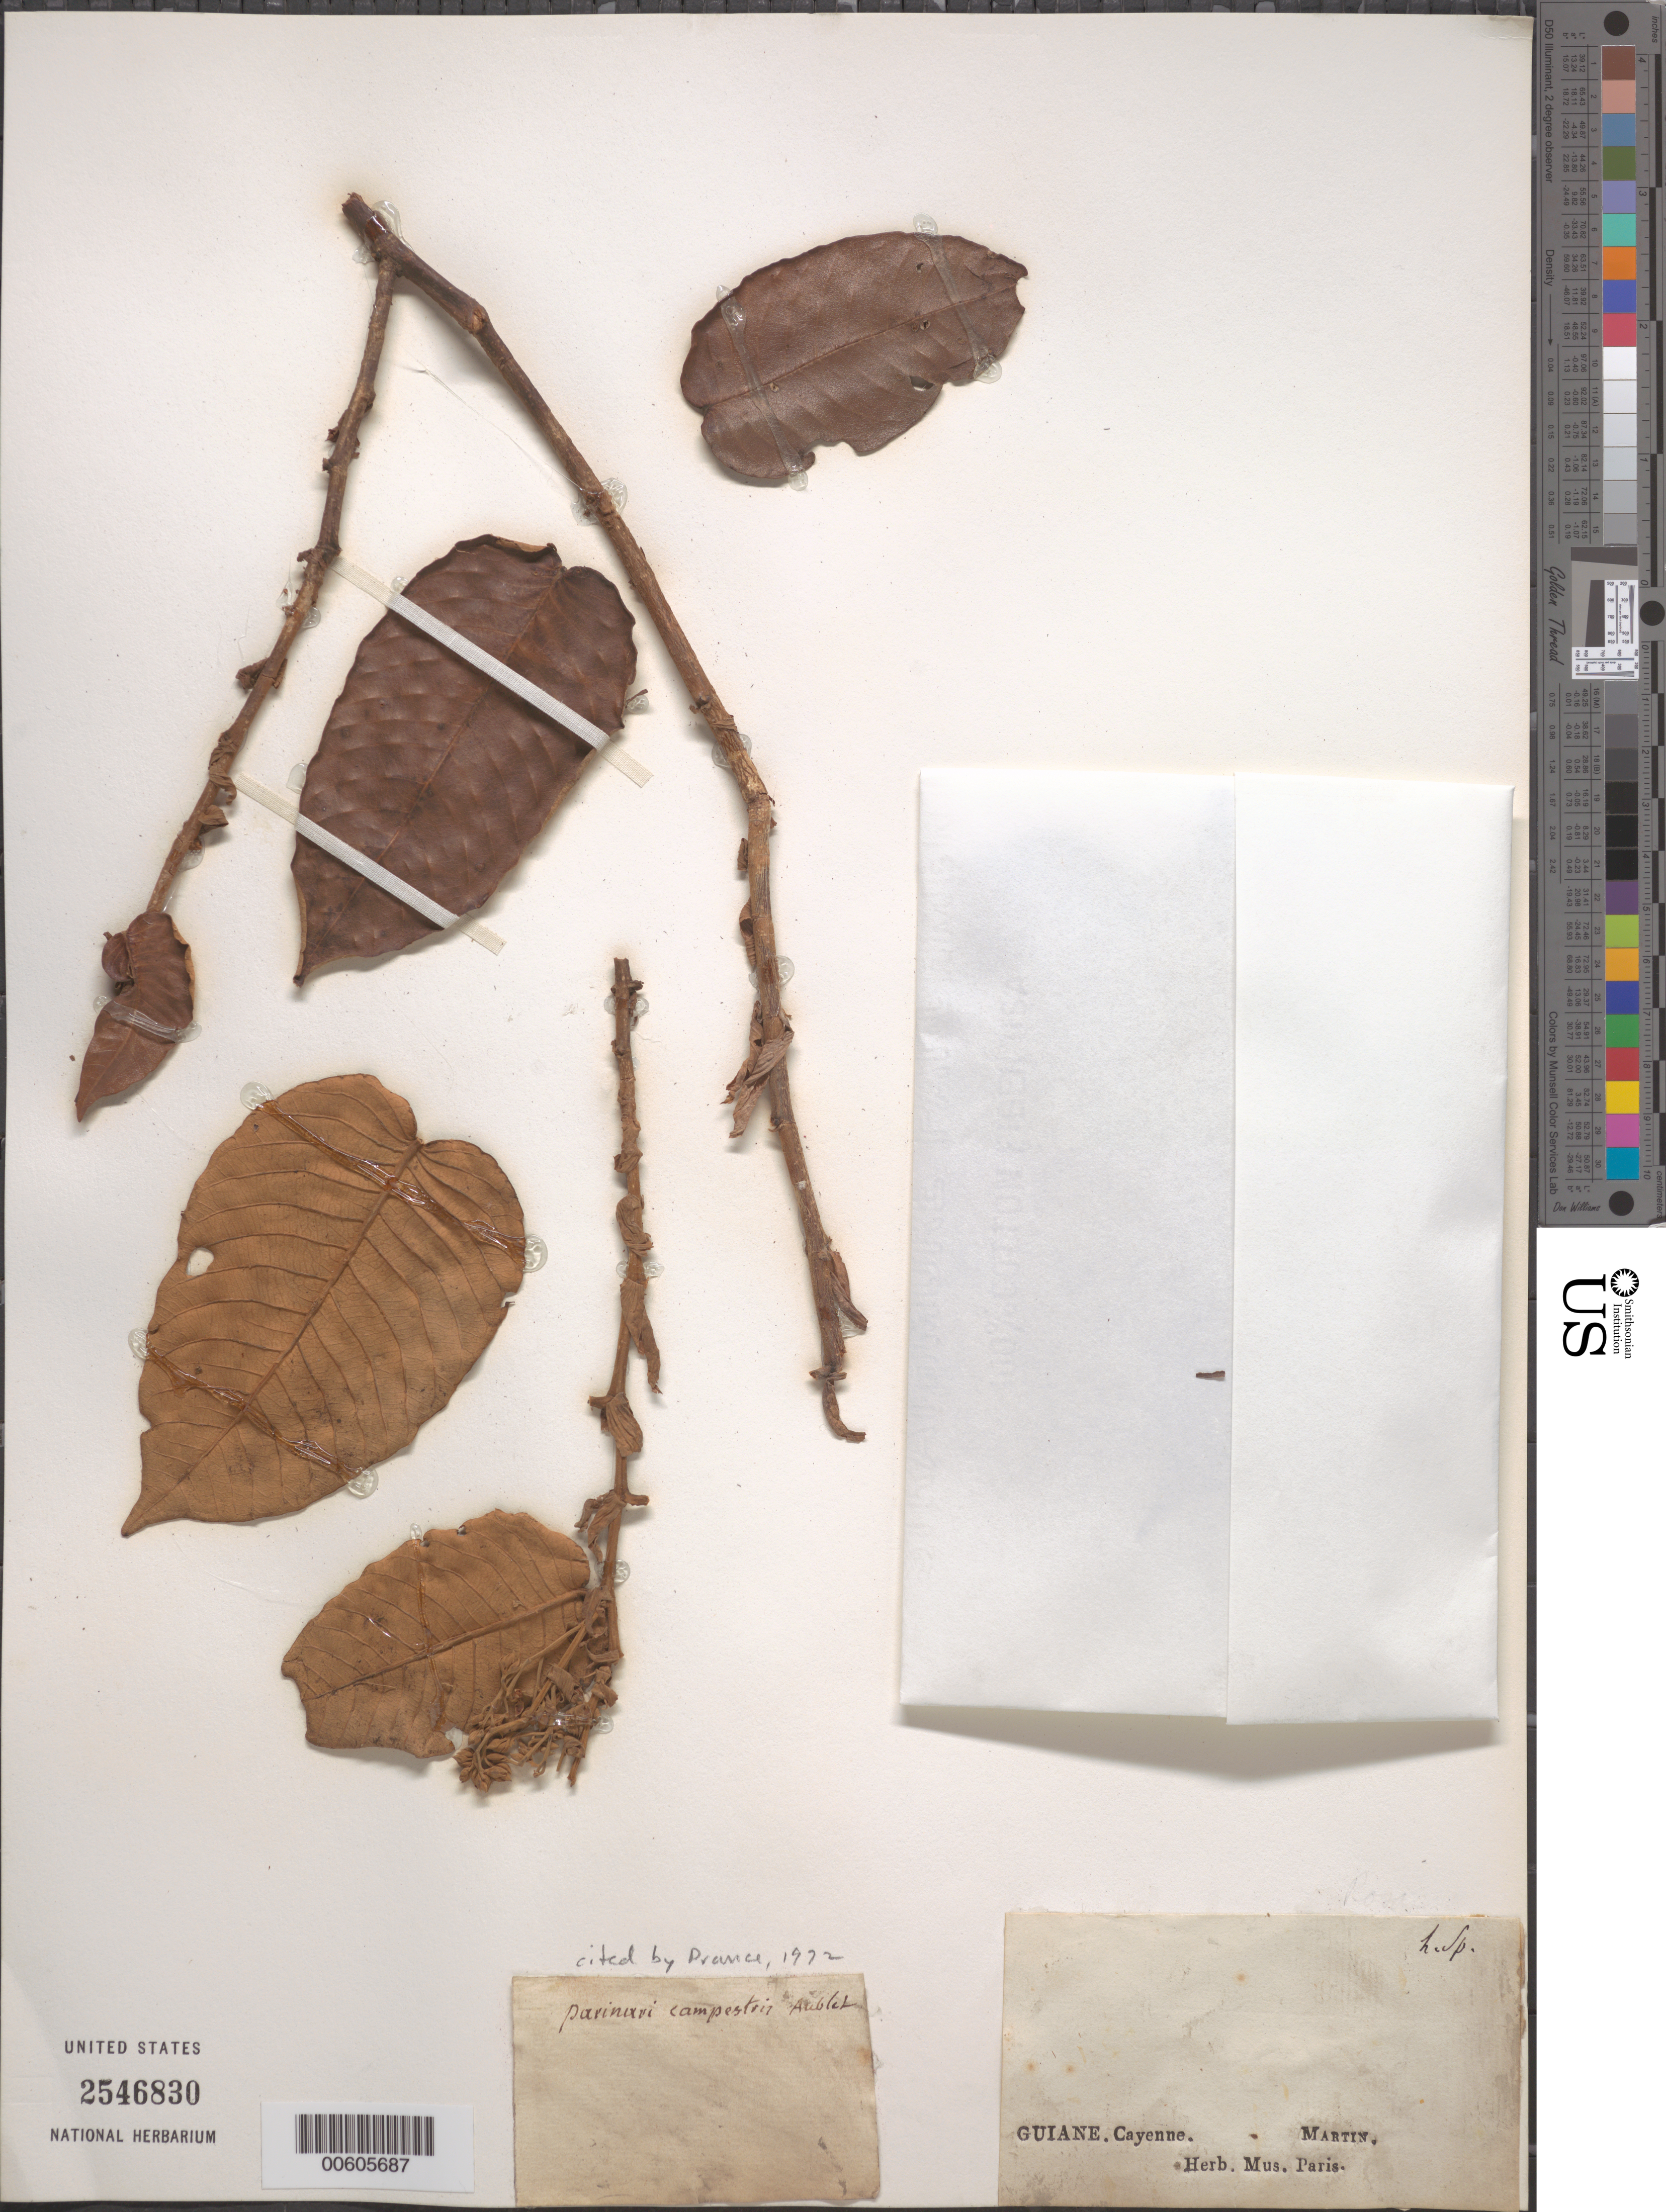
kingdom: Plantae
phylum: Tracheophyta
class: Magnoliopsida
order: Malpighiales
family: Chrysobalanaceae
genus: Parinari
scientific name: Parinari campestris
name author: Aubl.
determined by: Prance, G. T.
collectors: J. Martin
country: French Guiana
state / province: Cayenne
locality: Cayenne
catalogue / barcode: US 2546830